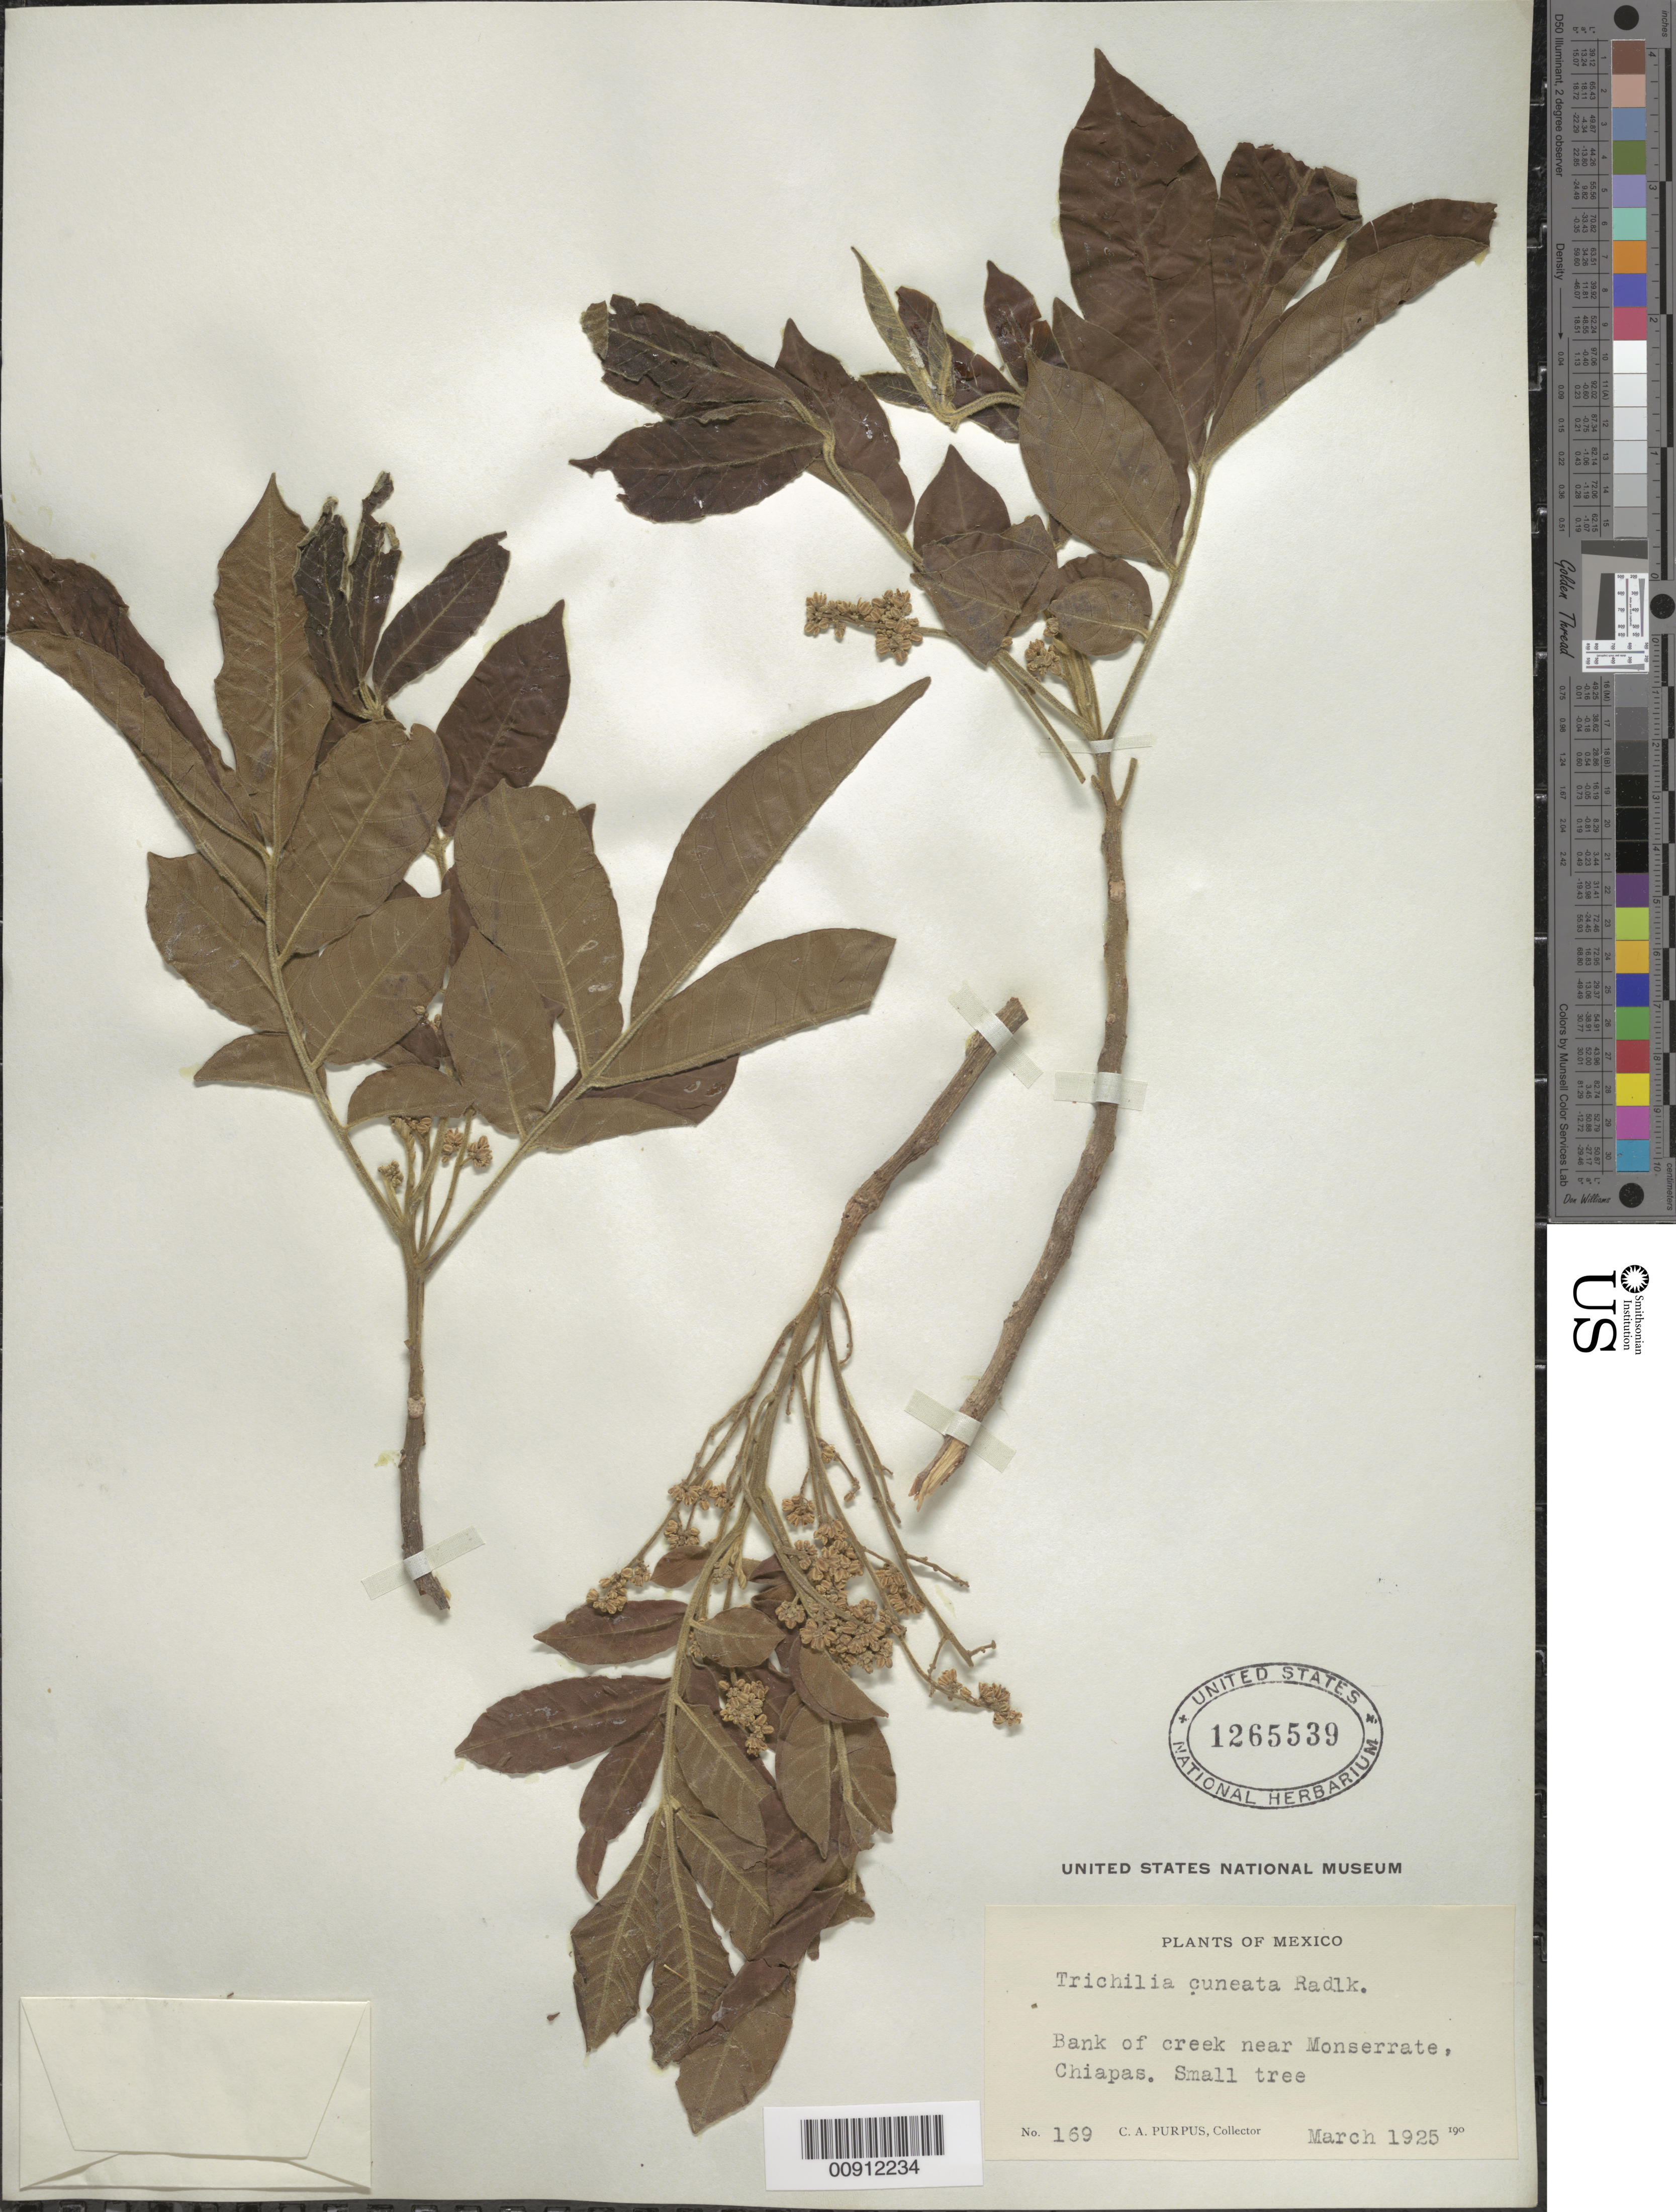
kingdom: Plantae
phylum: Tracheophyta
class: Magnoliopsida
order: Sapindales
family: Meliaceae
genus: Trichilia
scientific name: Trichilia cuneata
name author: Radlk.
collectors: C. A. Purpus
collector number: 169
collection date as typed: Mar 1925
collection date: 1925-03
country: Mexico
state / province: Chiapas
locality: Bank of creek near Monserrate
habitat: Bank of creek.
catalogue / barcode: US 1265539